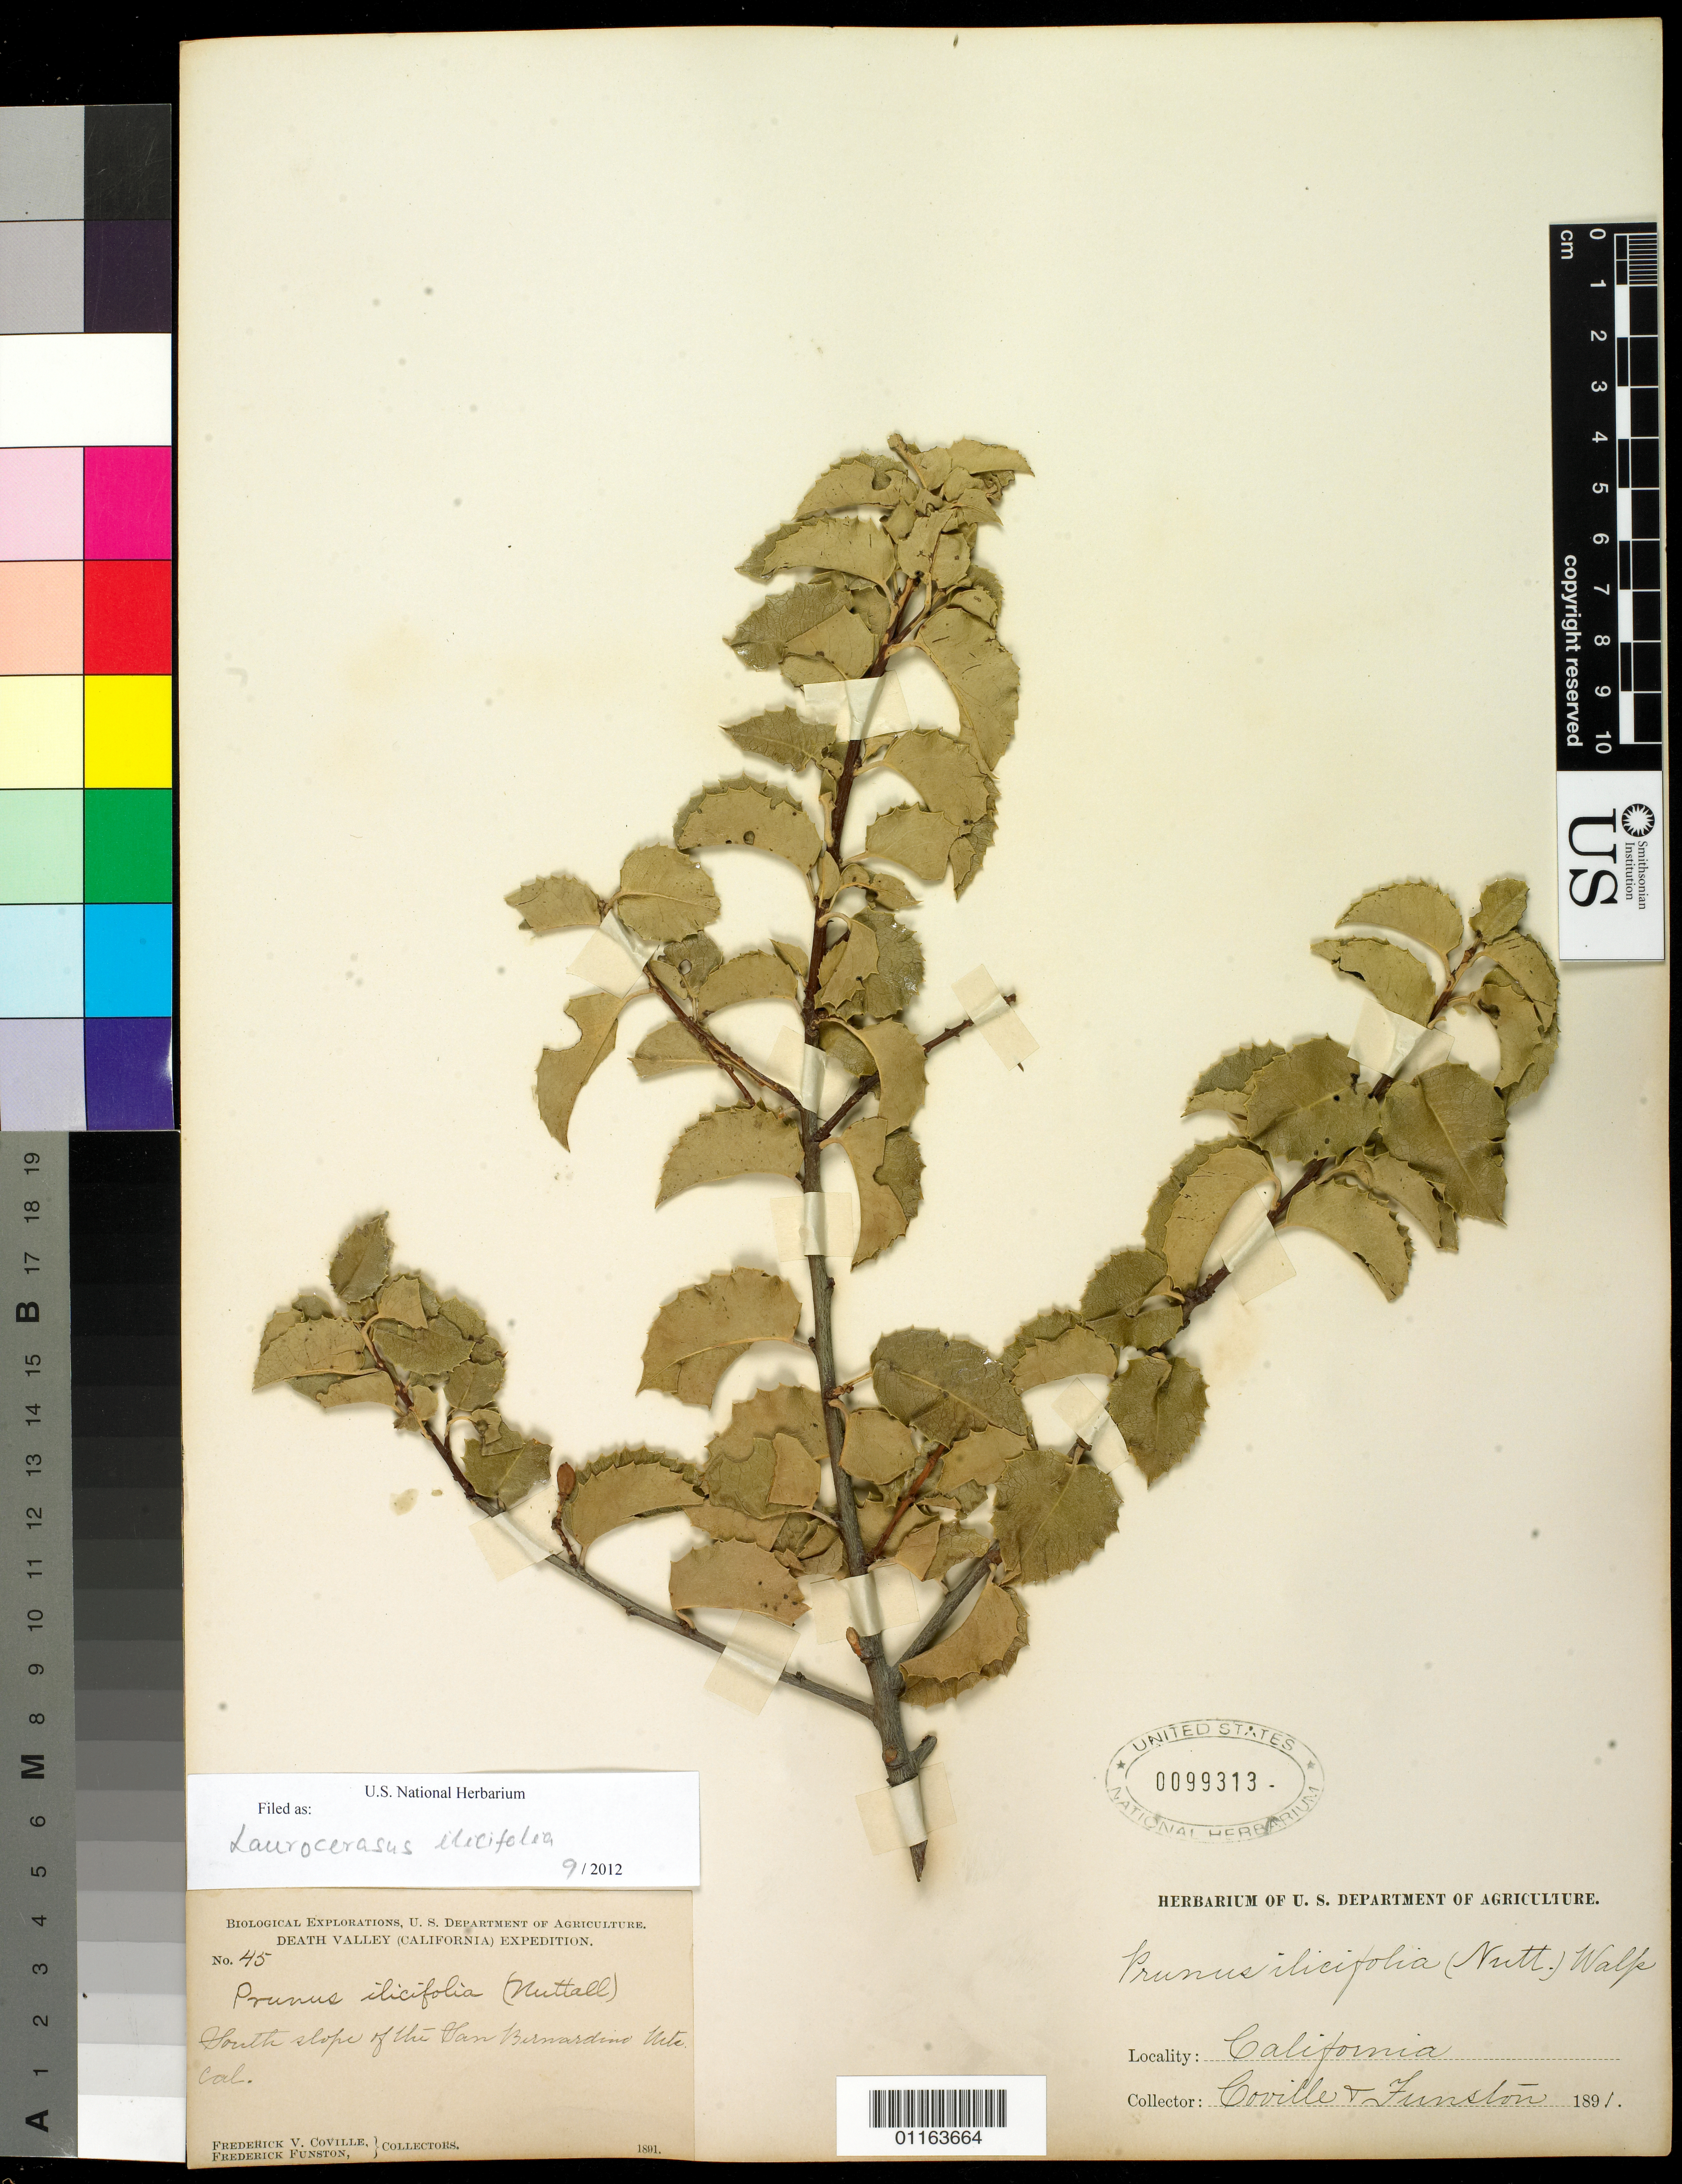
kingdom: Plantae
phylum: Tracheophyta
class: Magnoliopsida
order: Rosales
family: Rosaceae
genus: Prunus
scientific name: Prunus ilicifolia var. ilicifolia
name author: (Nutt. ex Hook. & Arn.) D. Dietr.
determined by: Strong, Mark T., (BOT), Smithsonian Institution - National Museum of Natural History (UNITED STATES)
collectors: F. V. Coville & F. Funston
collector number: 45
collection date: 1891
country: United States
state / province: California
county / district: San Bernardino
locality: South slope of the San Bernardino Mts.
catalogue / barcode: US 99313